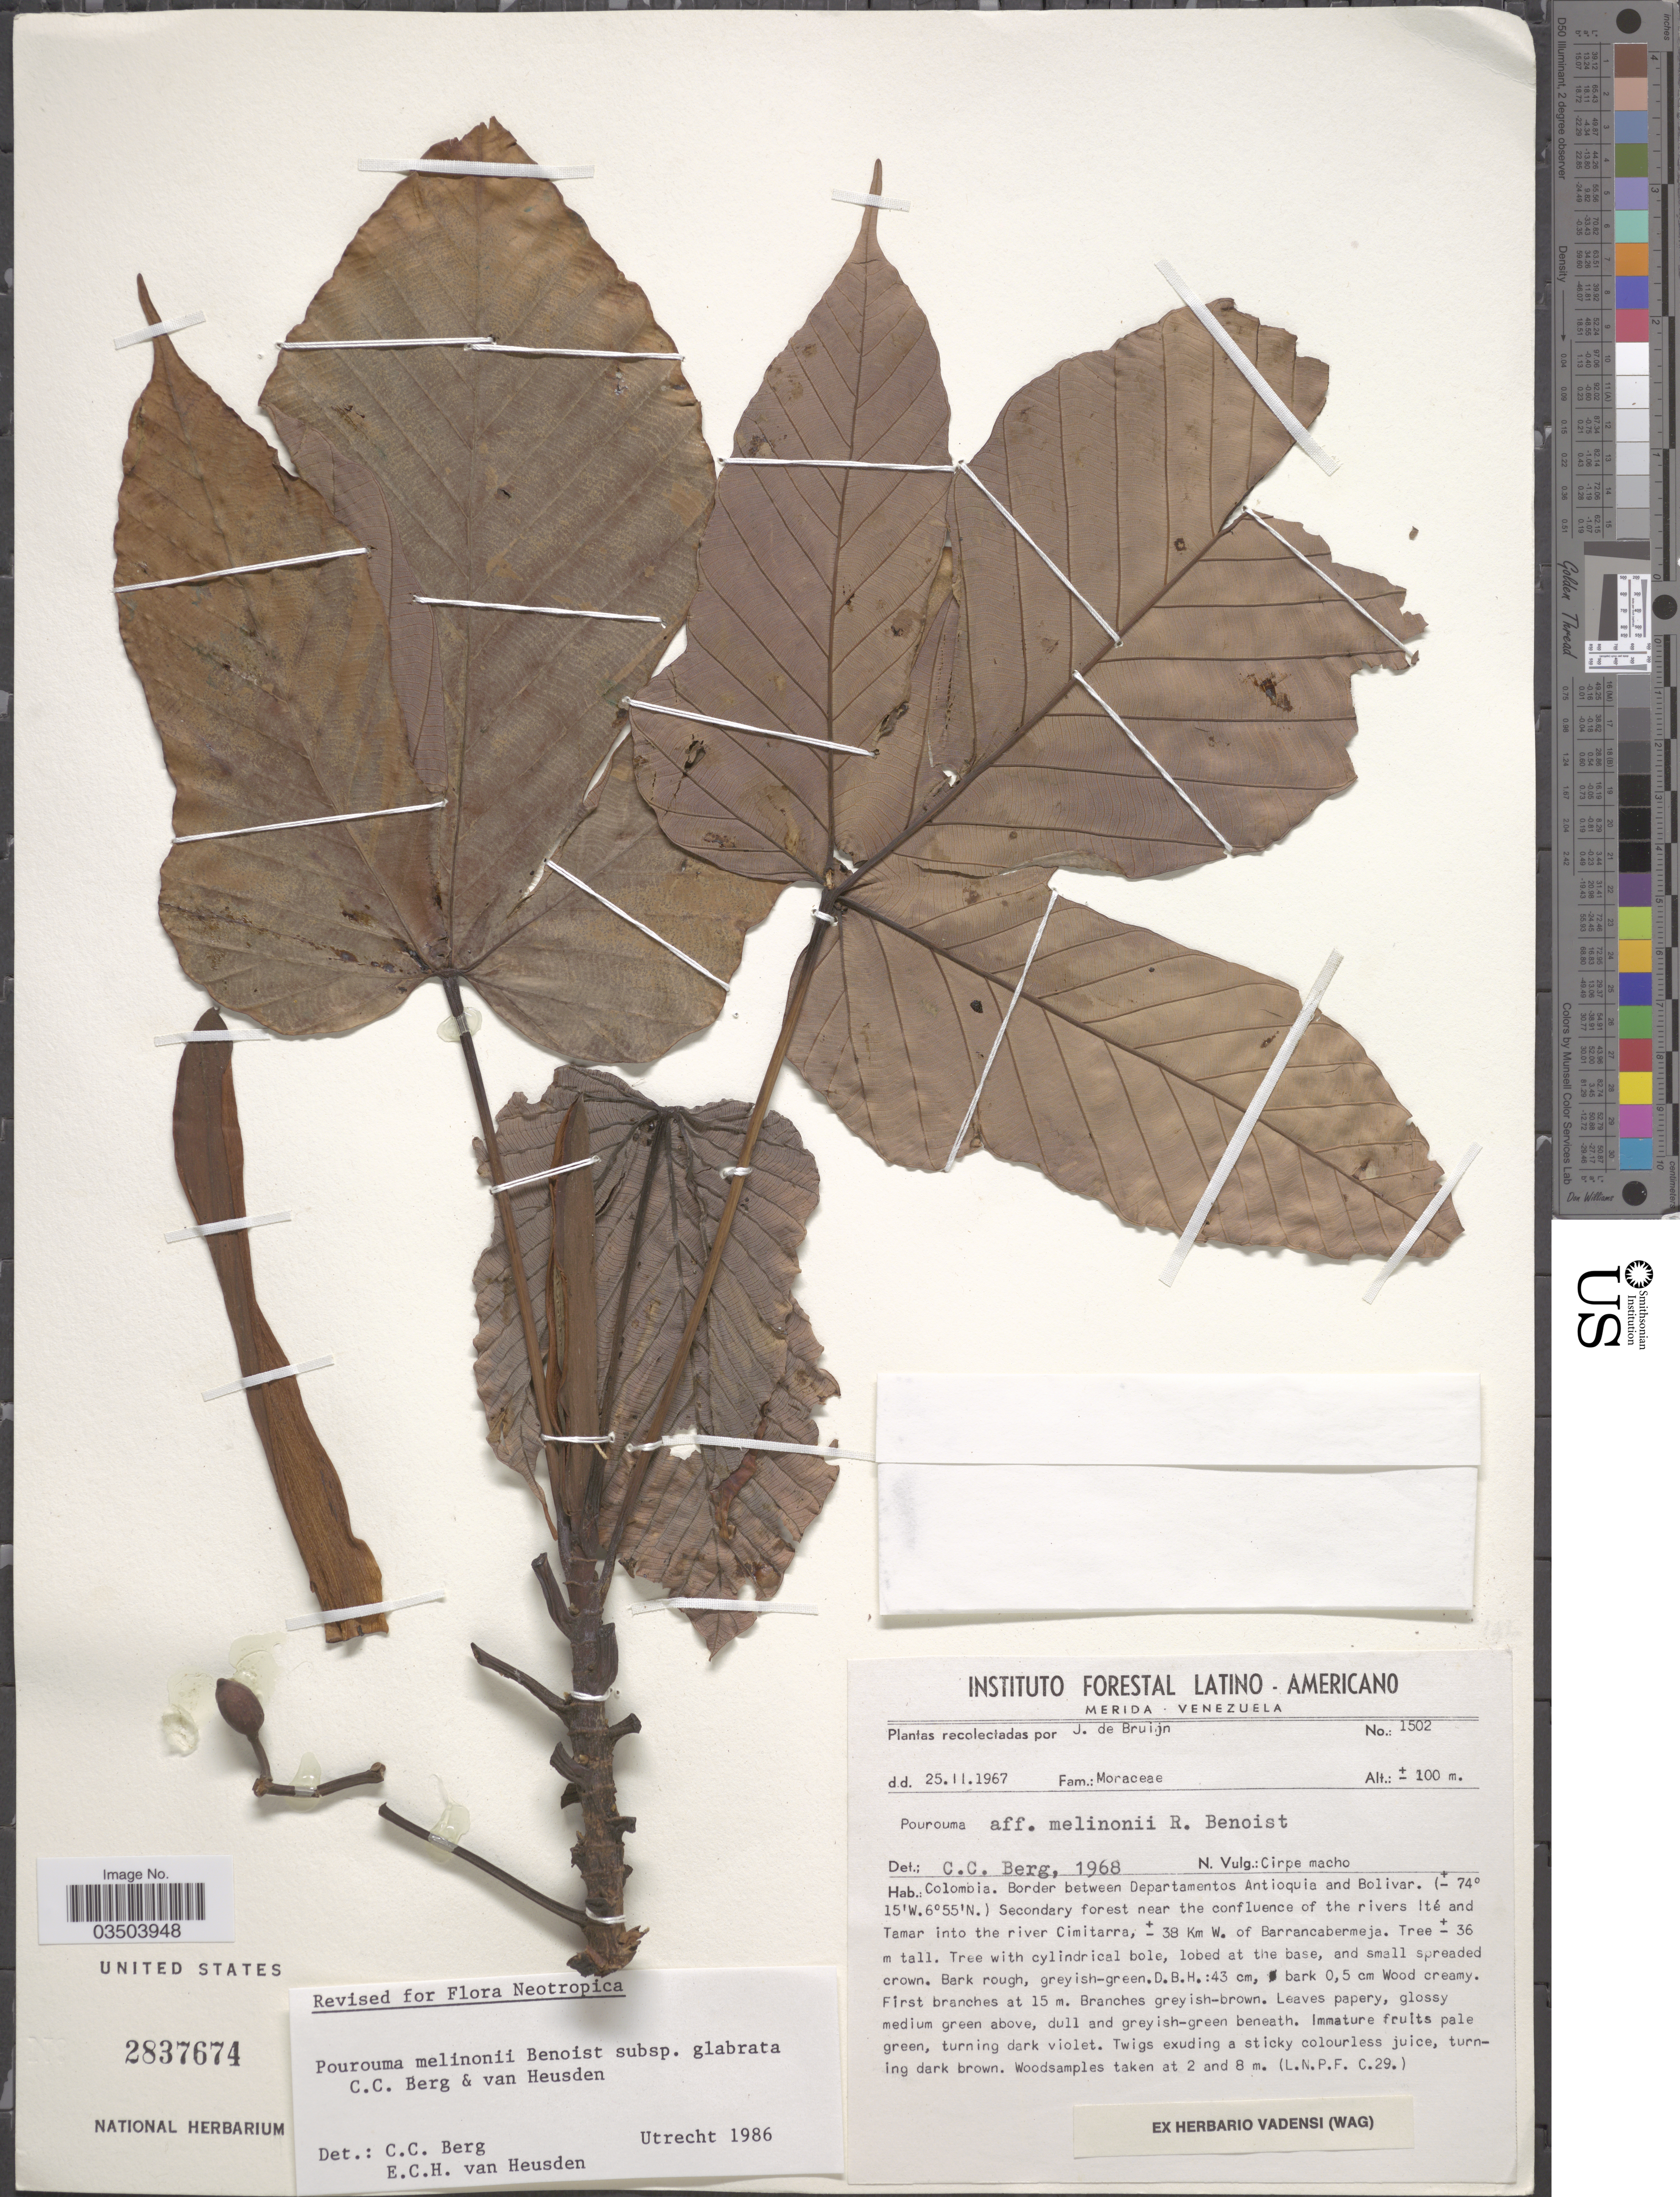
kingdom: Plantae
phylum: Tracheophyta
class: Magnoliopsida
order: Rosales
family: Urticaceae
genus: Pourouma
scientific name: Pourouma melinonii subsp. glabrata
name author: C.C. Berg & Heusden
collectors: J. Bruijn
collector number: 1502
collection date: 1967-02-25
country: Colombia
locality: Border between Departamentos Antioquia and Bolivar. Secondary forest near the confluence of the rivers Ité and Tamar into the river Cimitarra, ±38 Km W. of Barrancabermeja.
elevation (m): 100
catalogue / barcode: US 2837674